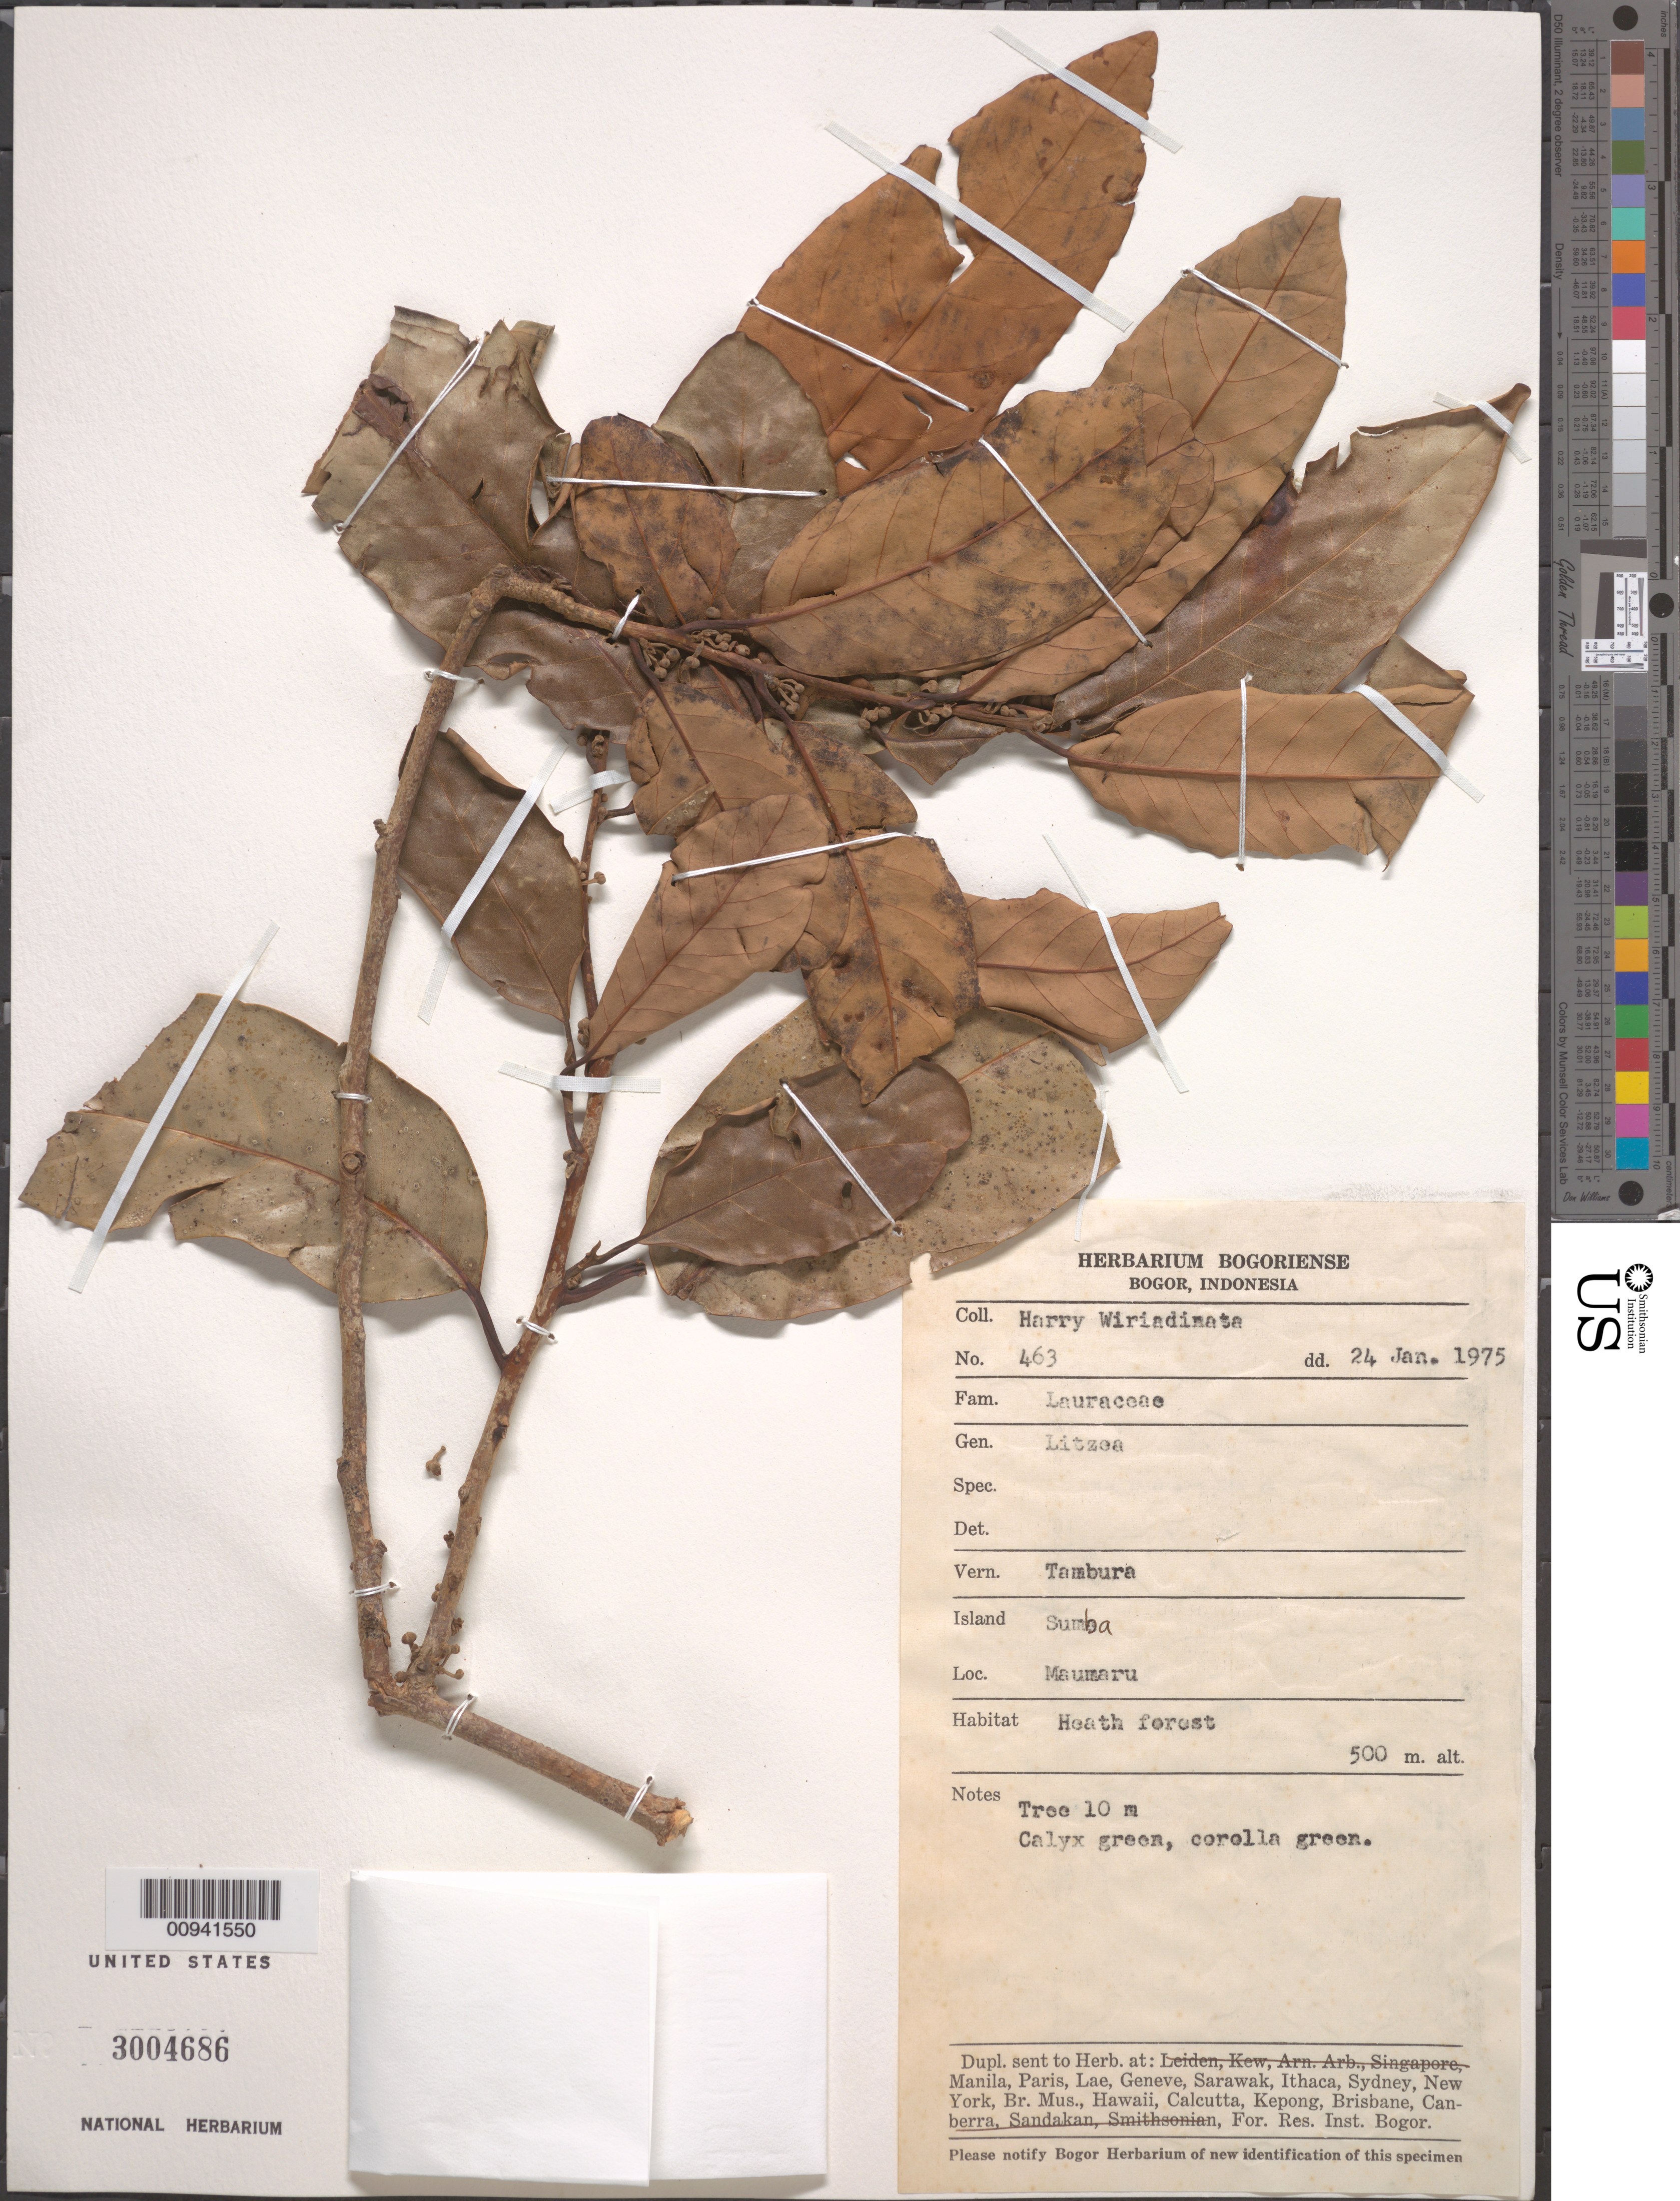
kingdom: Plantae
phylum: Tracheophyta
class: Magnoliopsida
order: Laurales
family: Lauraceae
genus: Litsea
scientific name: Litsea sp.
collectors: H. Wiriadinata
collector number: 463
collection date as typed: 24 Jan 1975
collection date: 1975-01-24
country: Indonesia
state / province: Nusa Tenggara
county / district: Nusa Tenggara Timur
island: Sumba I.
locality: Maumara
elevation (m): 500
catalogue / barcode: US 3004684